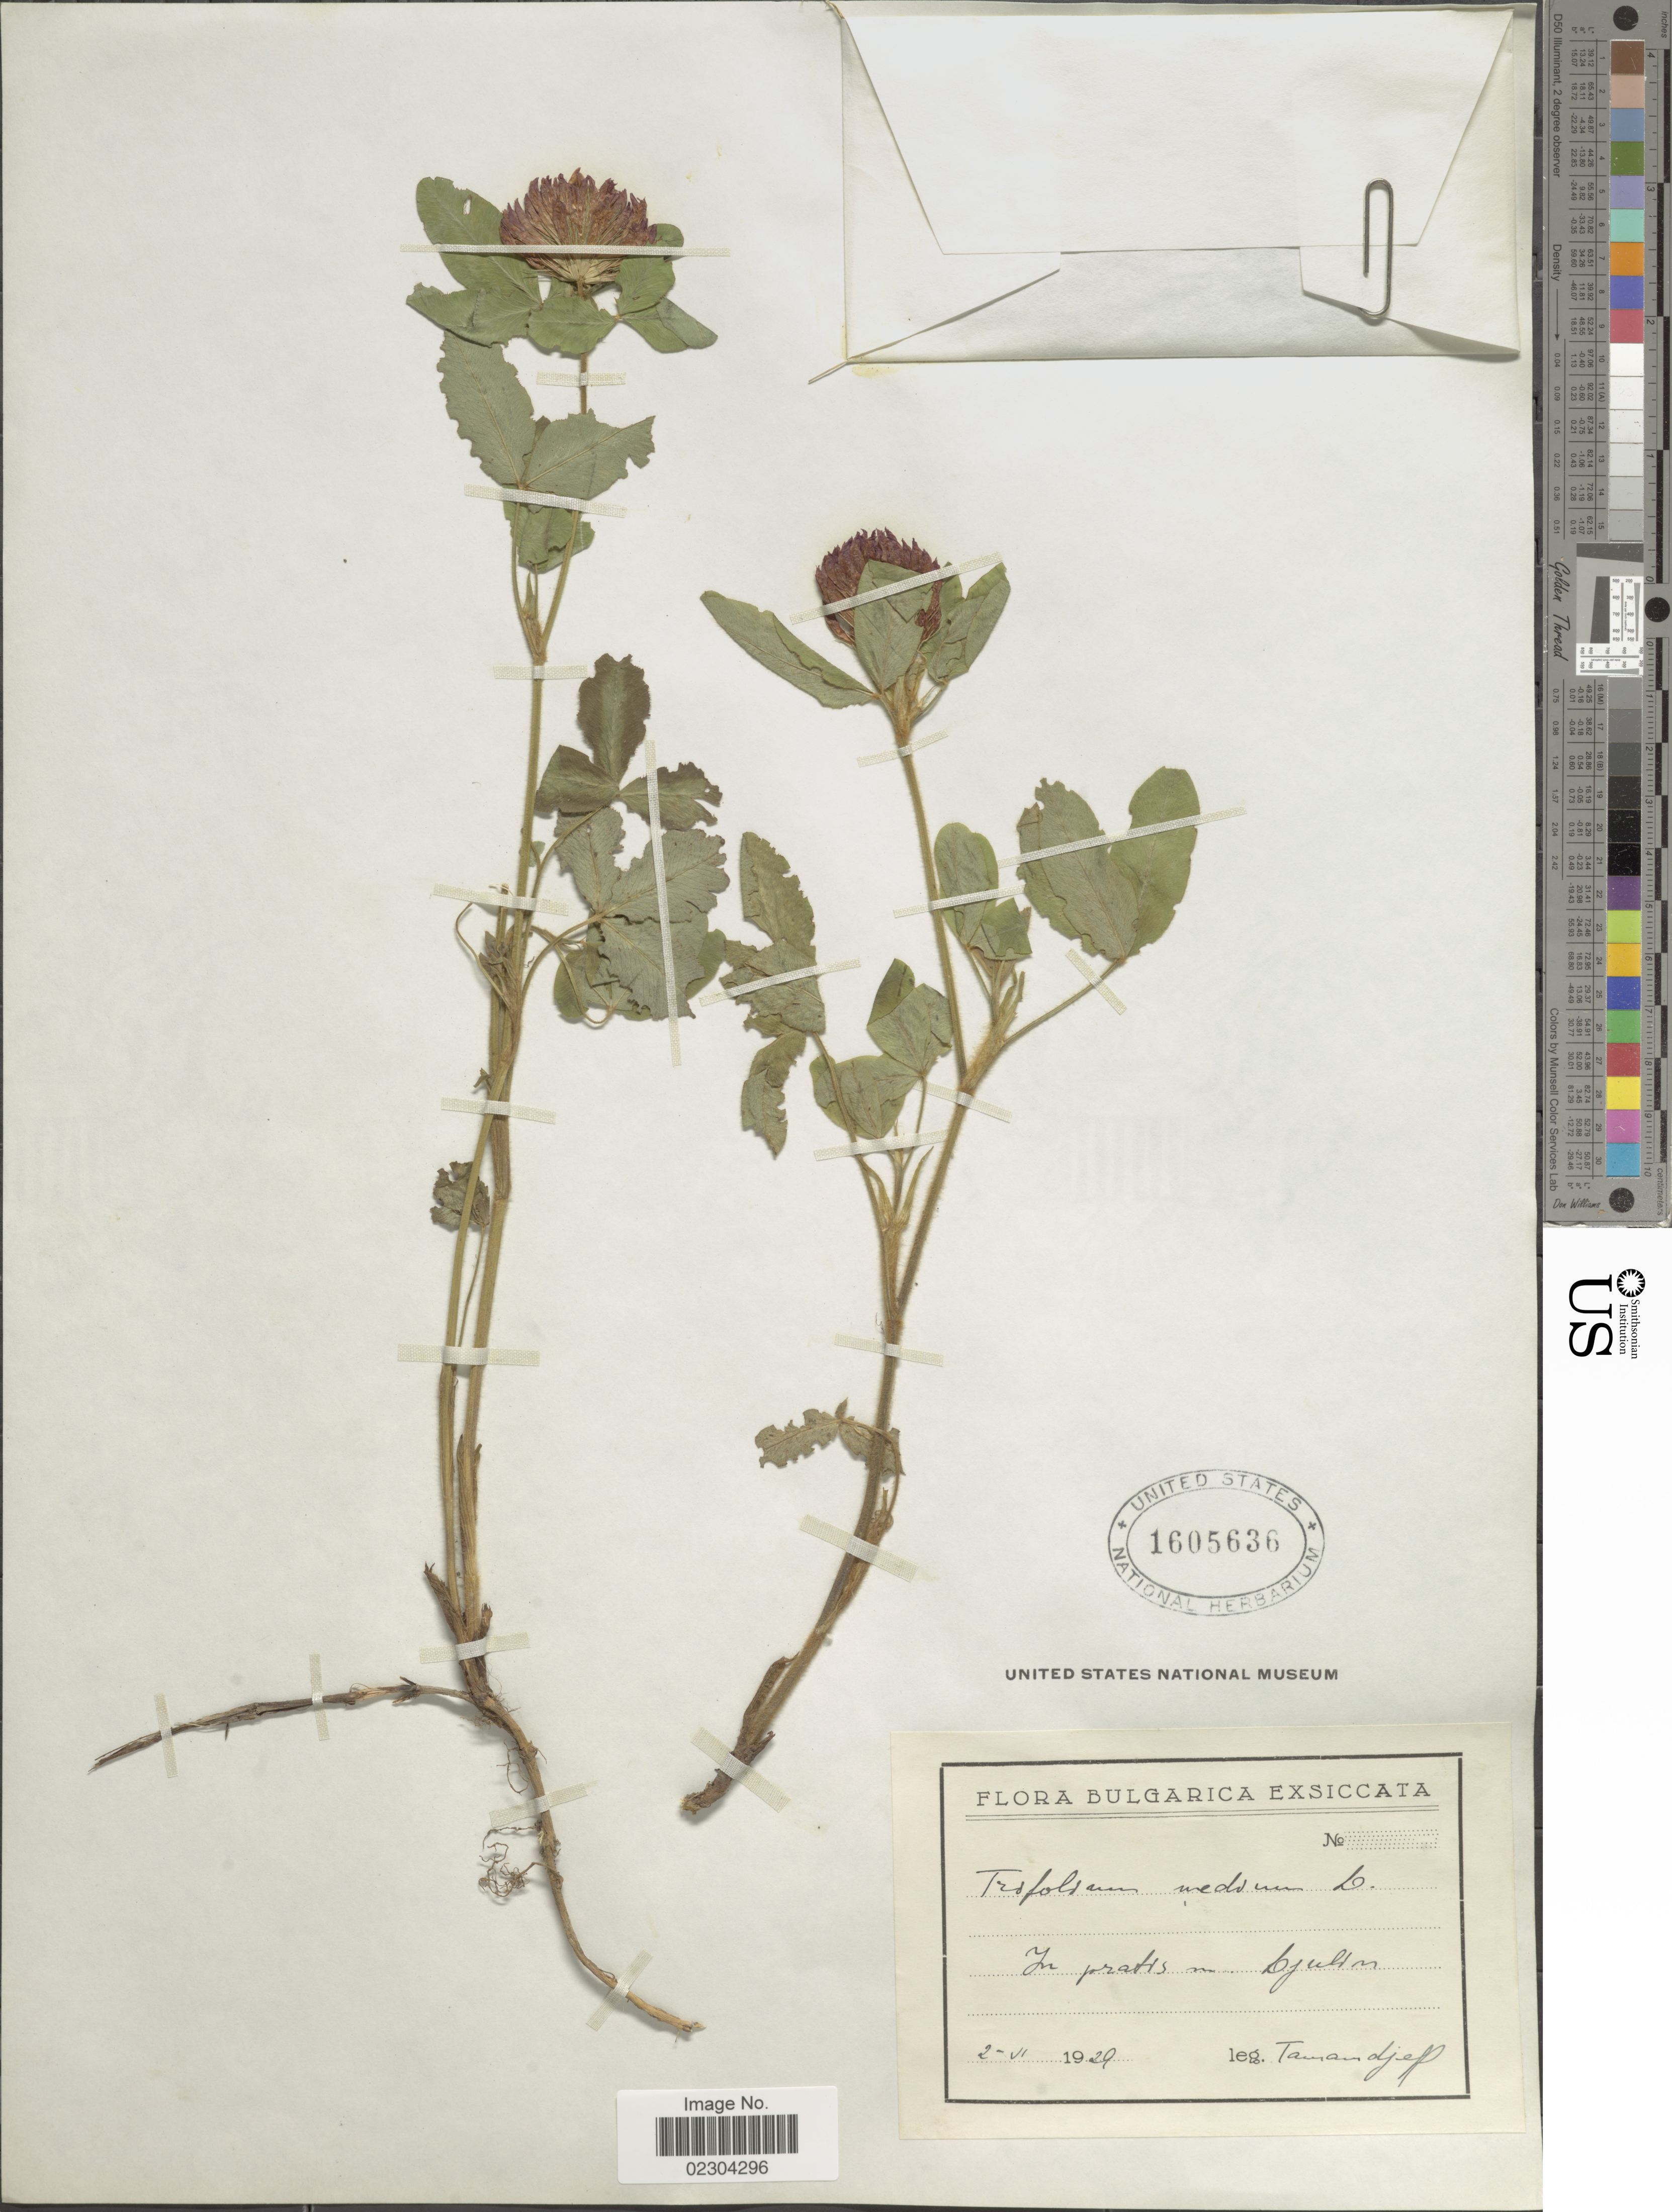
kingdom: Plantae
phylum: Tracheophyta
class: Magnoliopsida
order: Fabales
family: Fabaceae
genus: Trifolium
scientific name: Trifolium medium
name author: L.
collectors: -. Tamandjeff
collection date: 1929-06-02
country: Bulgaria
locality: Bulgarica, In pratis m Cjullen [interpreted]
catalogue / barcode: US 1605636